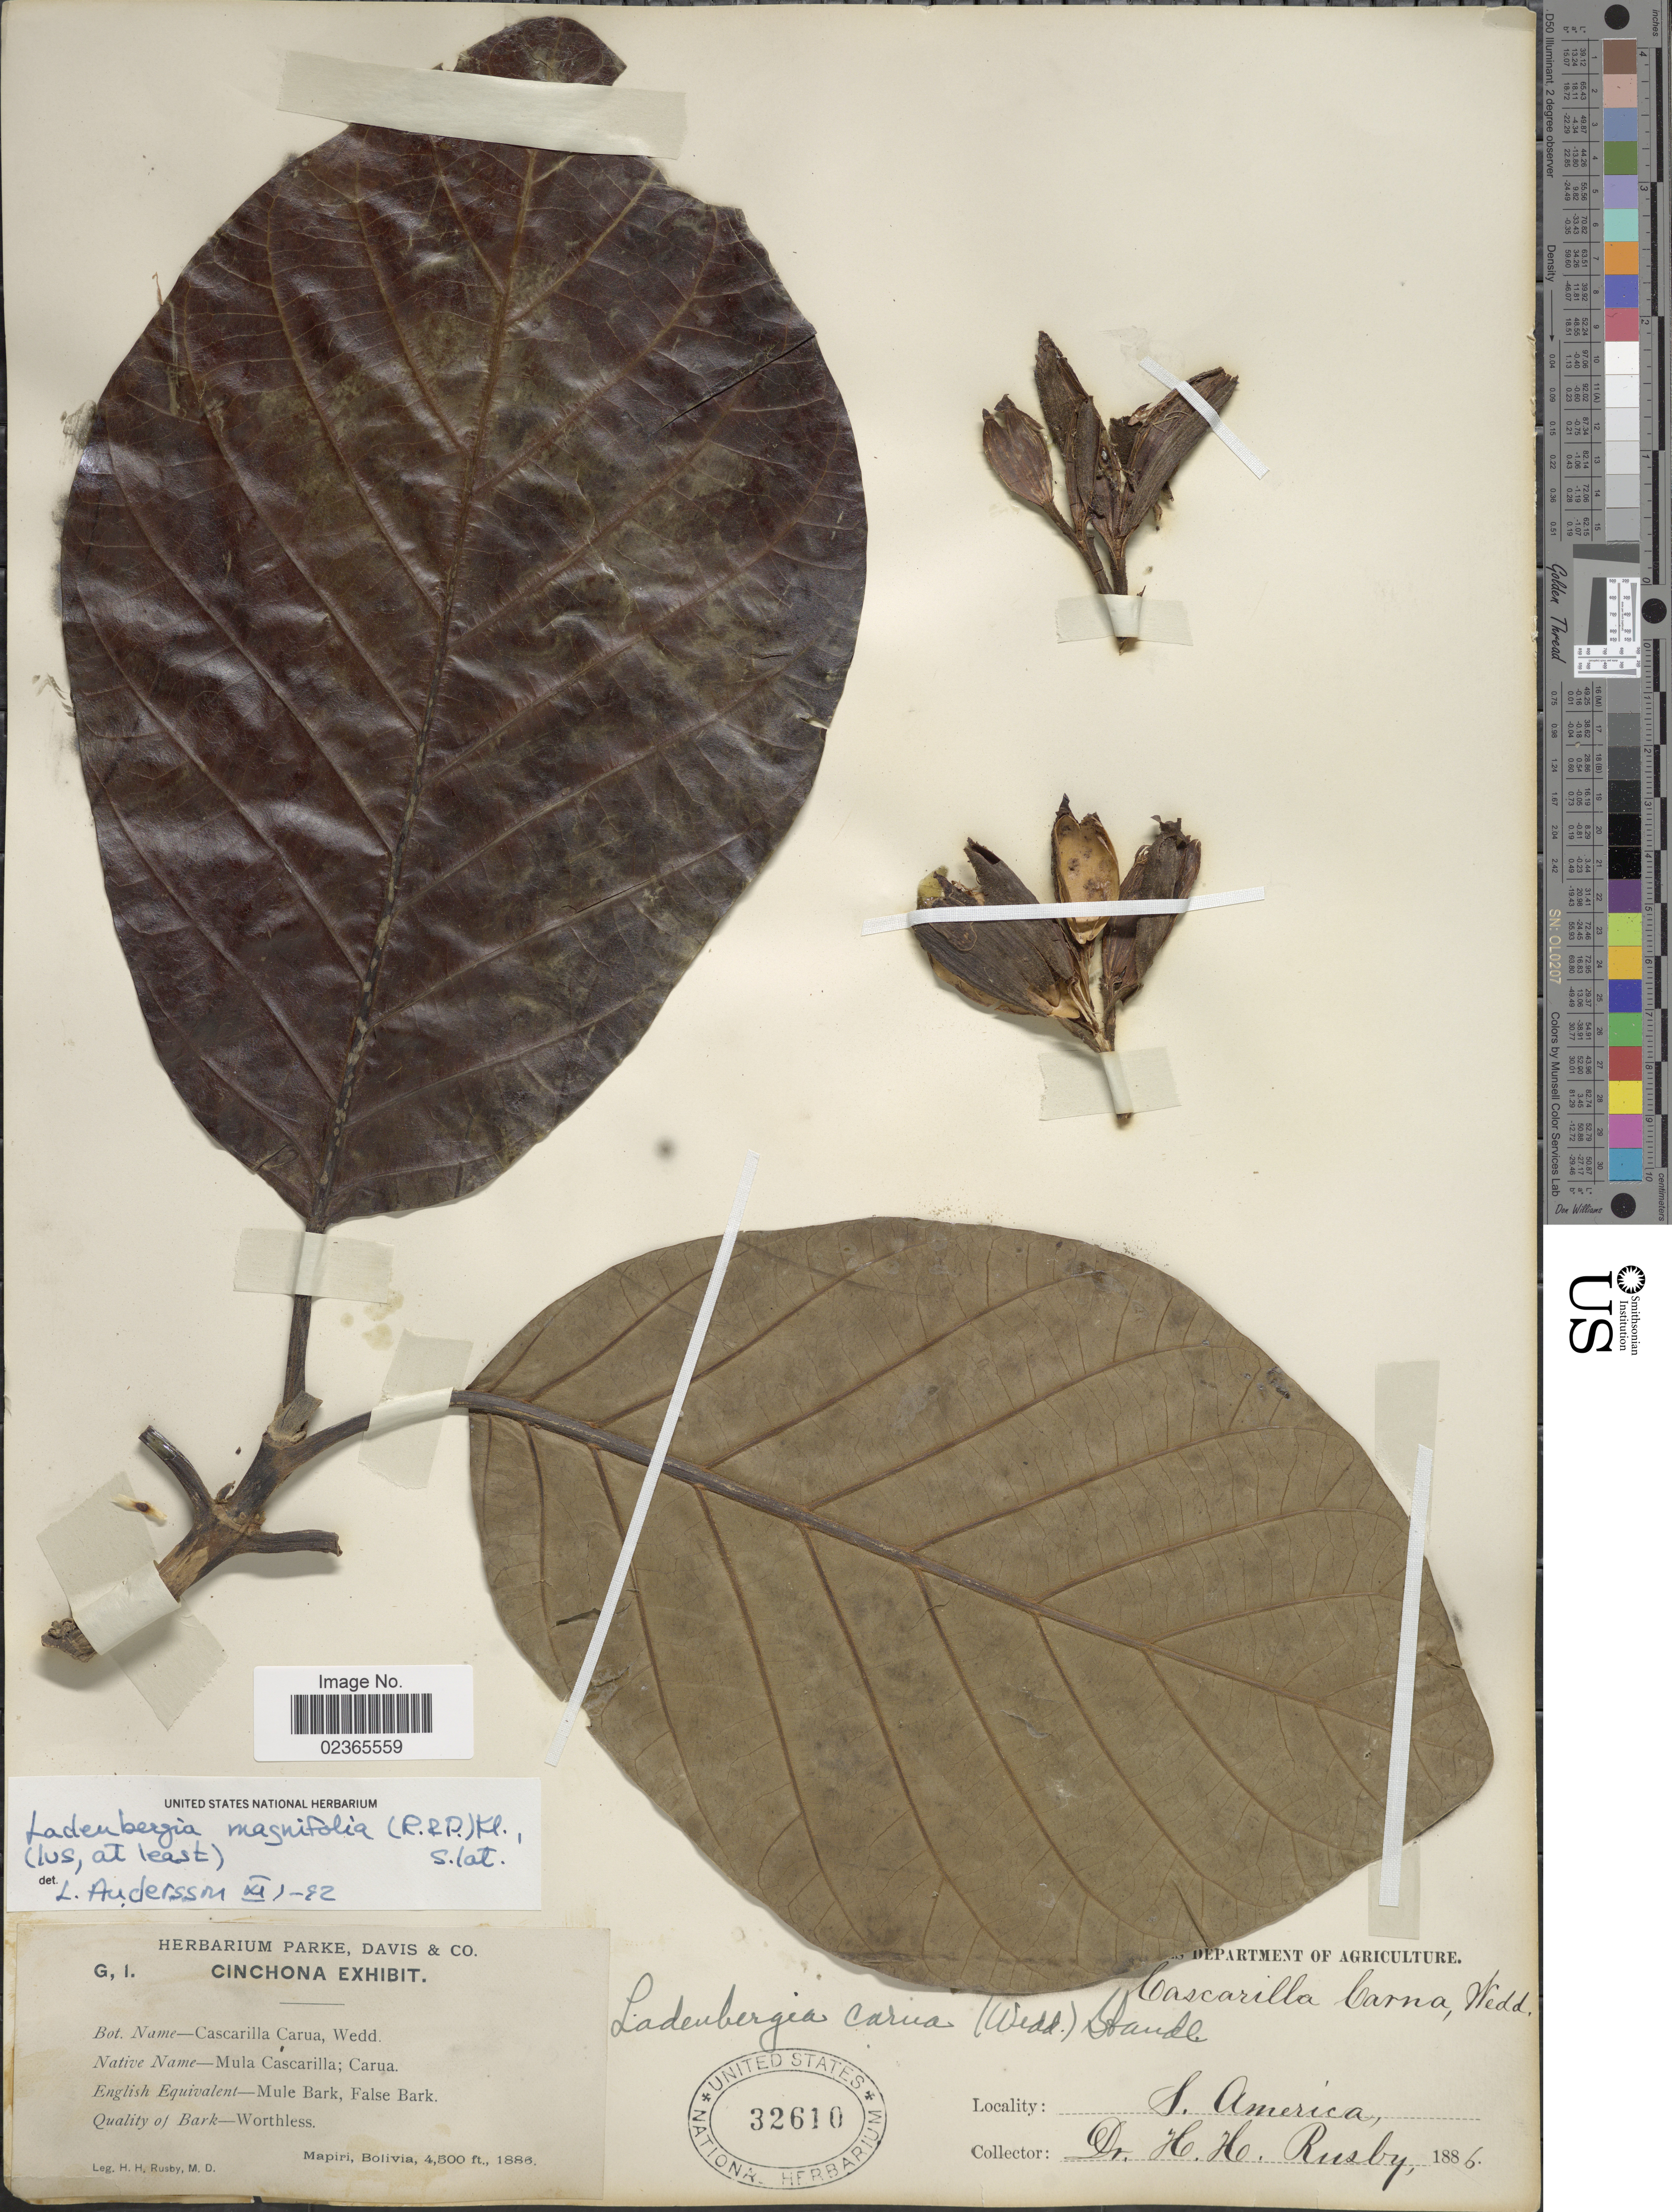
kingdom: Plantae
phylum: Tracheophyta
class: Magnoliopsida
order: Gentianales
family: Rubiaceae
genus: Ladenbergia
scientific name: Ladenbergia oblongifolia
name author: (Mutis) L. Andersson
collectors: H. H. Rusby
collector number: G1?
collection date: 1886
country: Bolivia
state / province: La Páz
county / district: Larecaja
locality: Mapiri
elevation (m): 1372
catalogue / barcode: US 32610